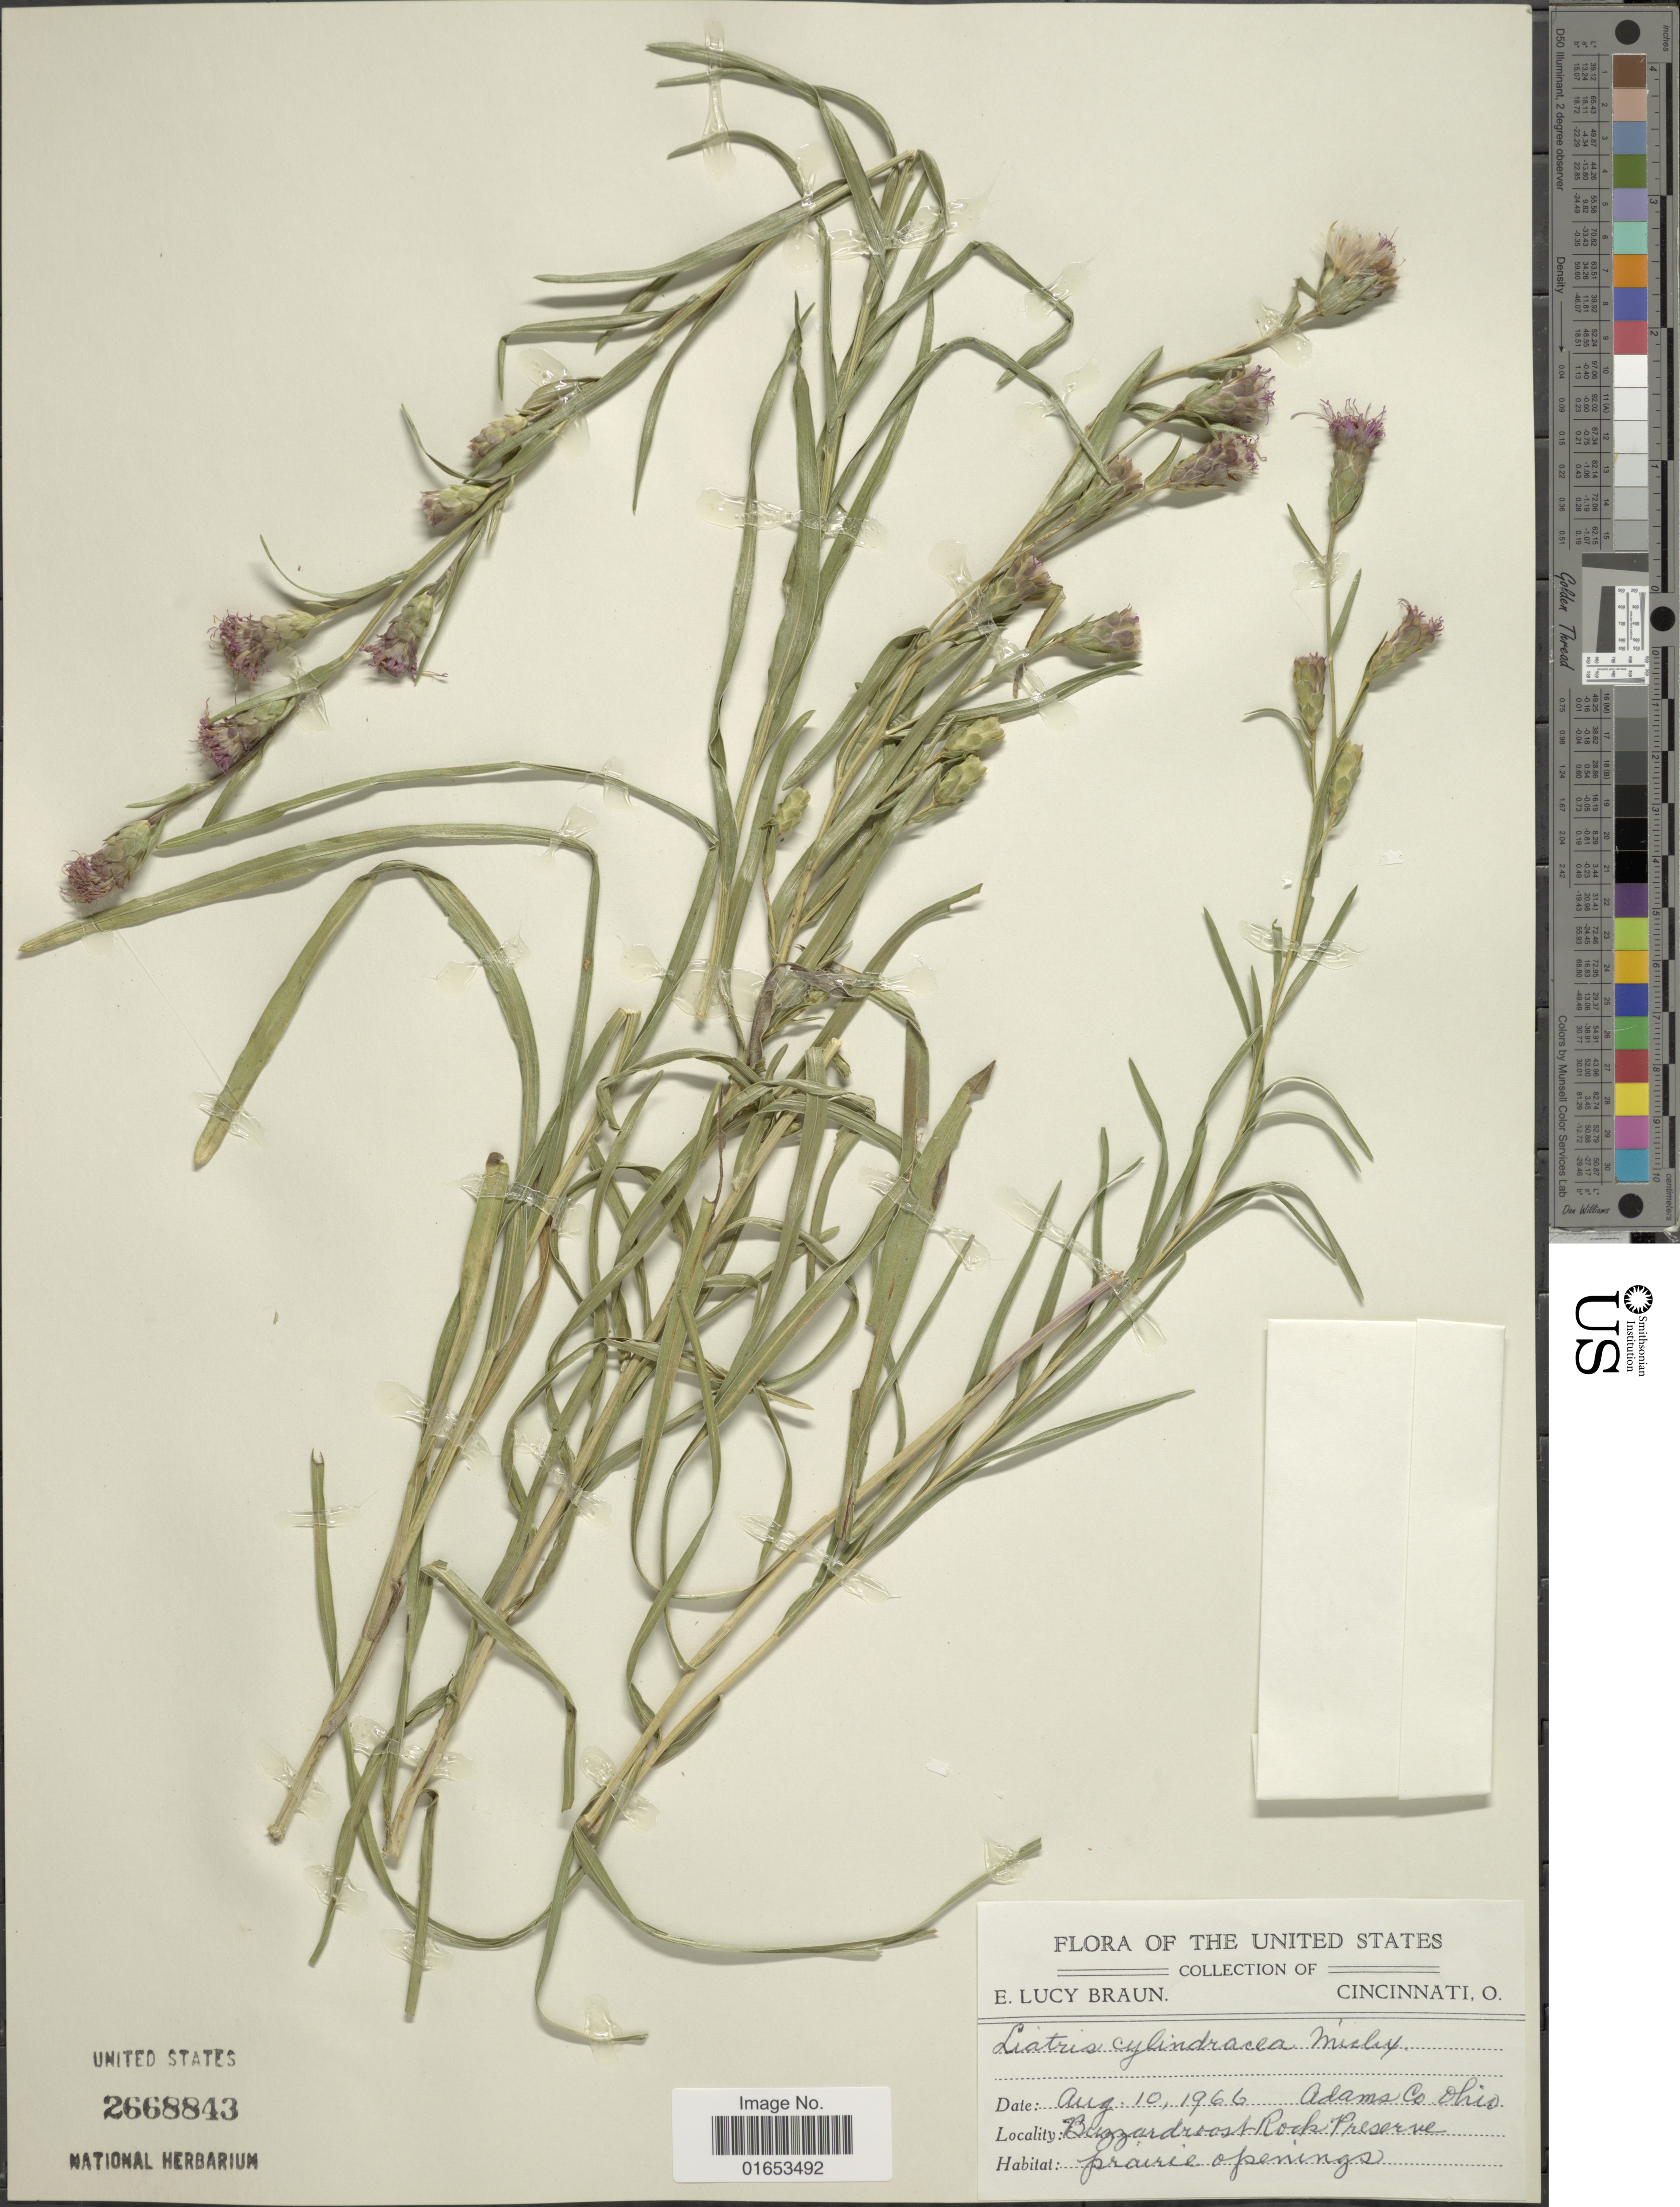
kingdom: Plantae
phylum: Tracheophyta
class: Magnoliopsida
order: Asterales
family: Asteraceae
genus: Liatris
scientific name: Liatris cylindracea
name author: Michaux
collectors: E. L. Braun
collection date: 1966-08-10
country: United States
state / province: Ohio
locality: Adams Co., O., Buggardroost Rock Preserve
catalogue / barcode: US 2668843